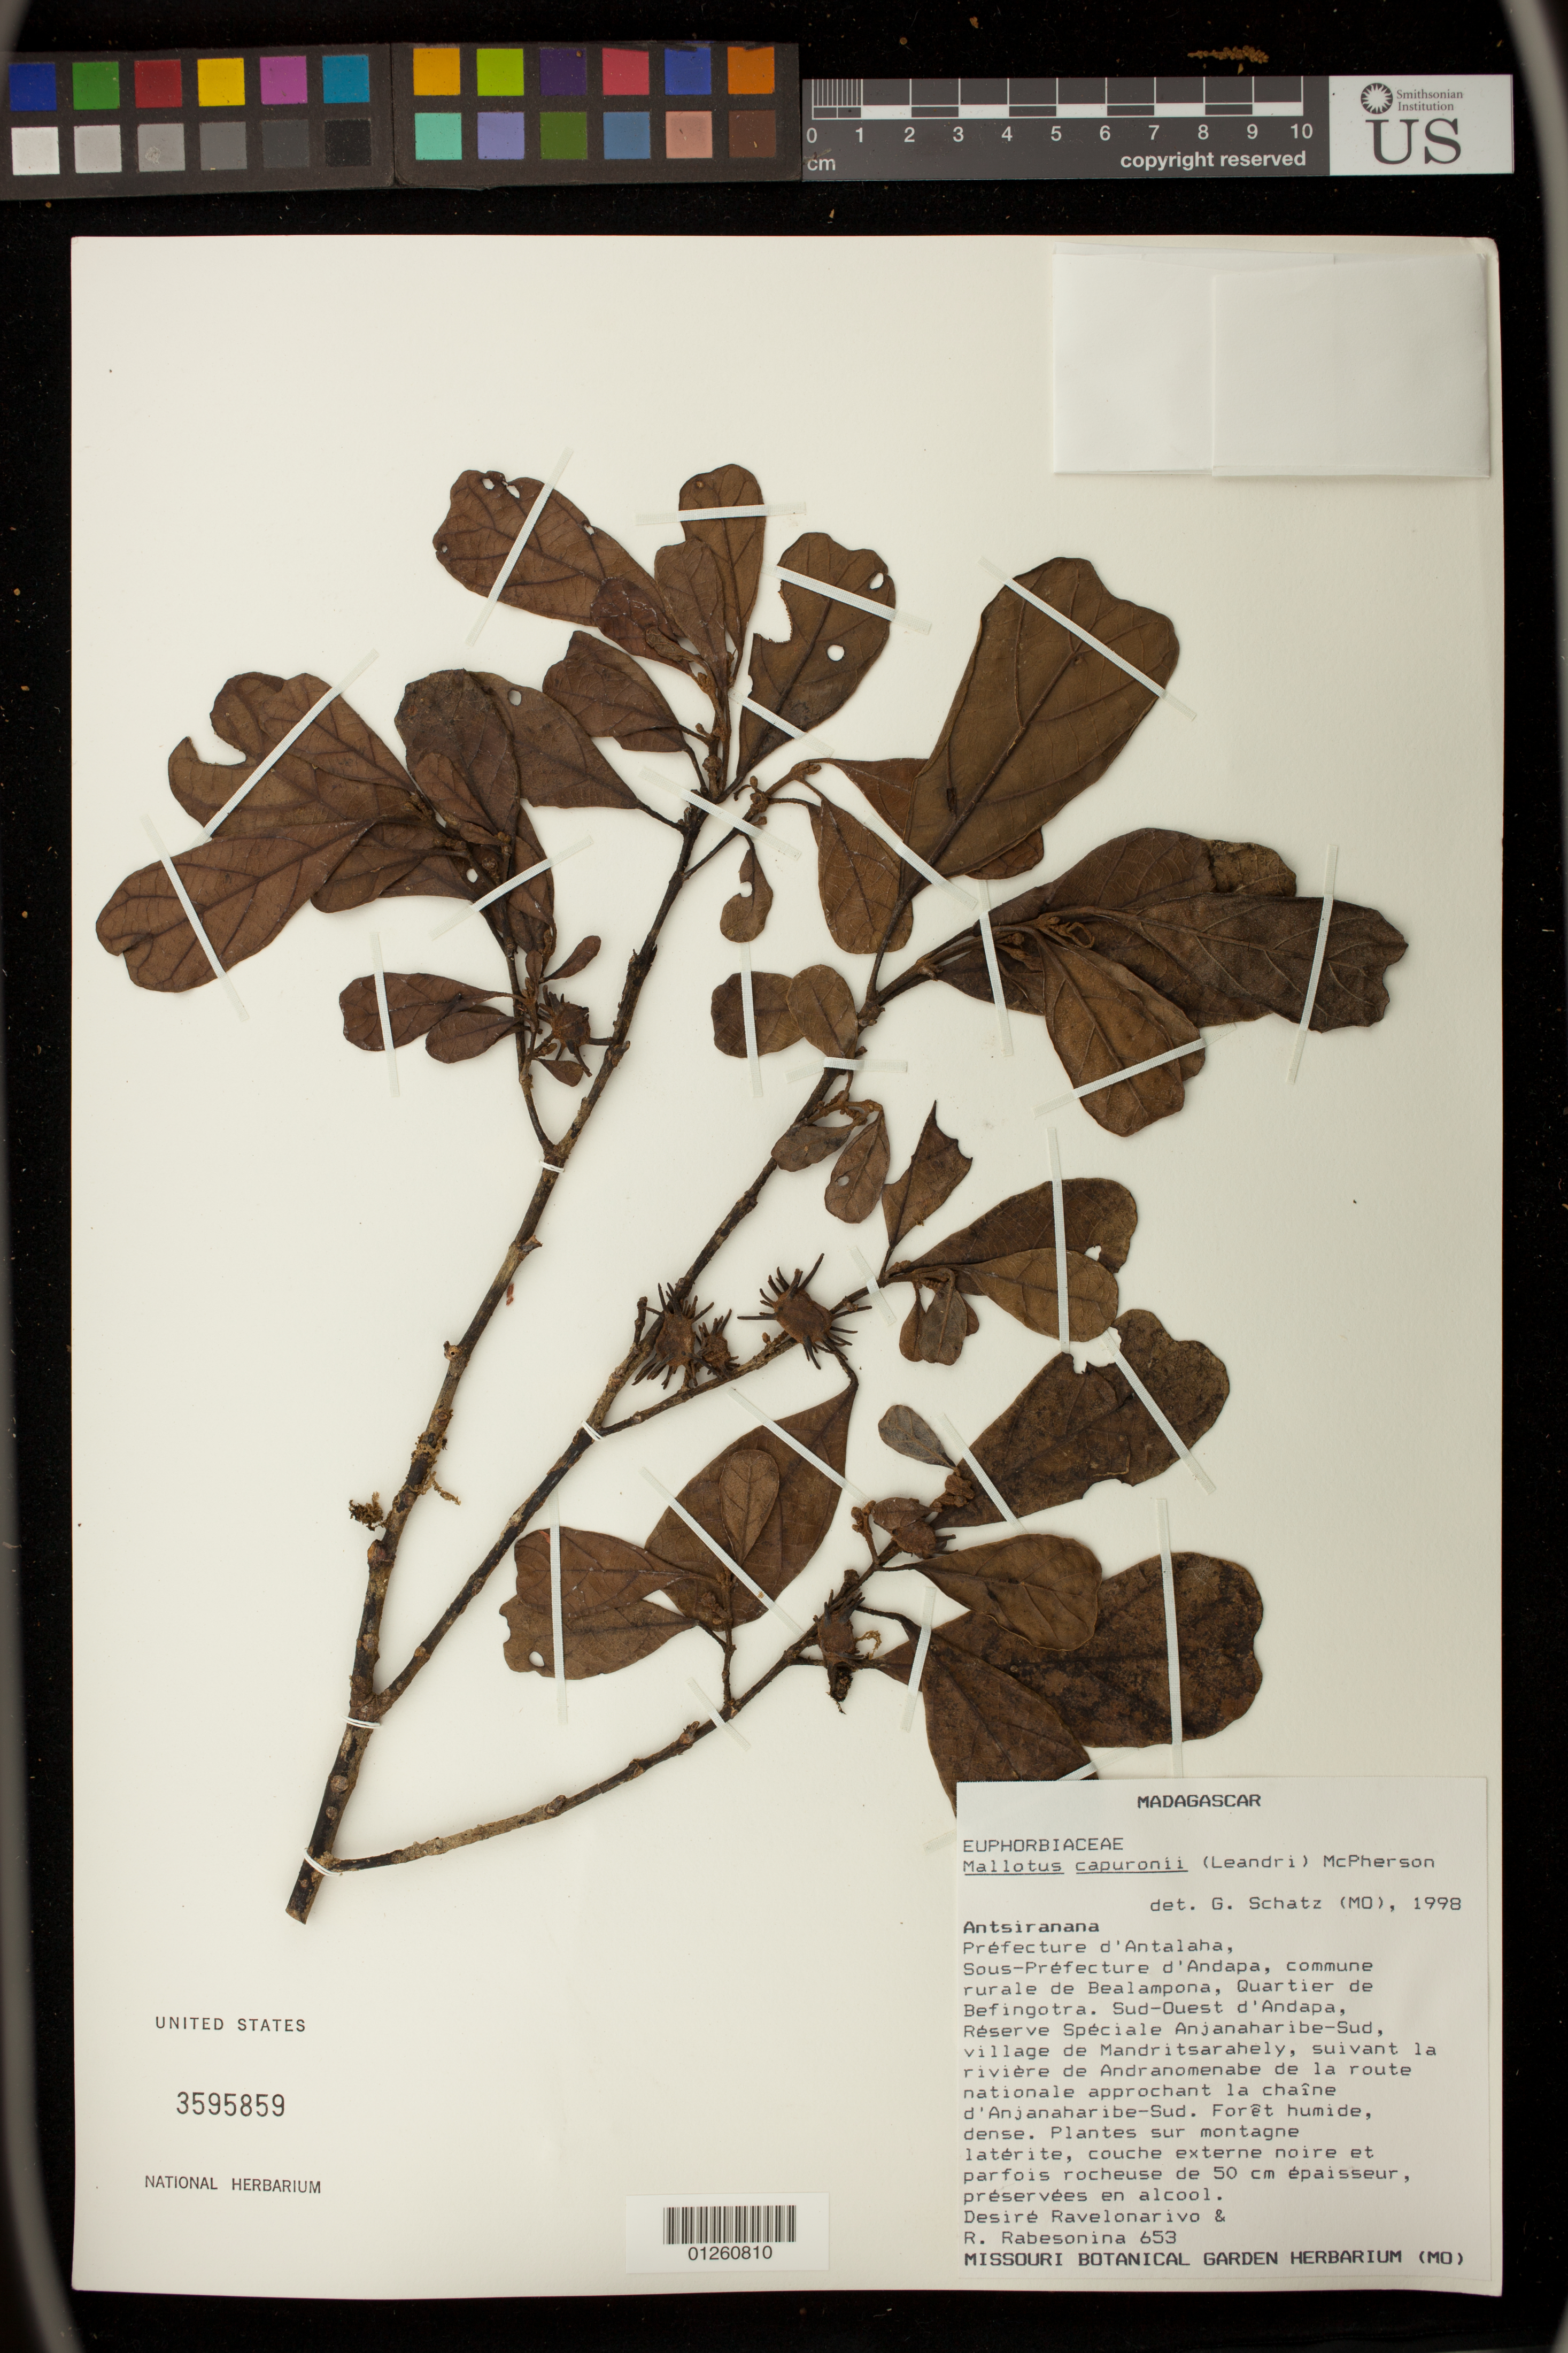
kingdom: Plantae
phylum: Tracheophyta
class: Magnoliopsida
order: Malpighiales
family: Euphorbiaceae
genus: Mallotus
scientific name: Mallotus capuronii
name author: (Leandri) McPherson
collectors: D. Ravelonairivo & R. Rabesonina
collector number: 653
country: Madagascar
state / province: Sava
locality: Antsiranana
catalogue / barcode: US 3595859